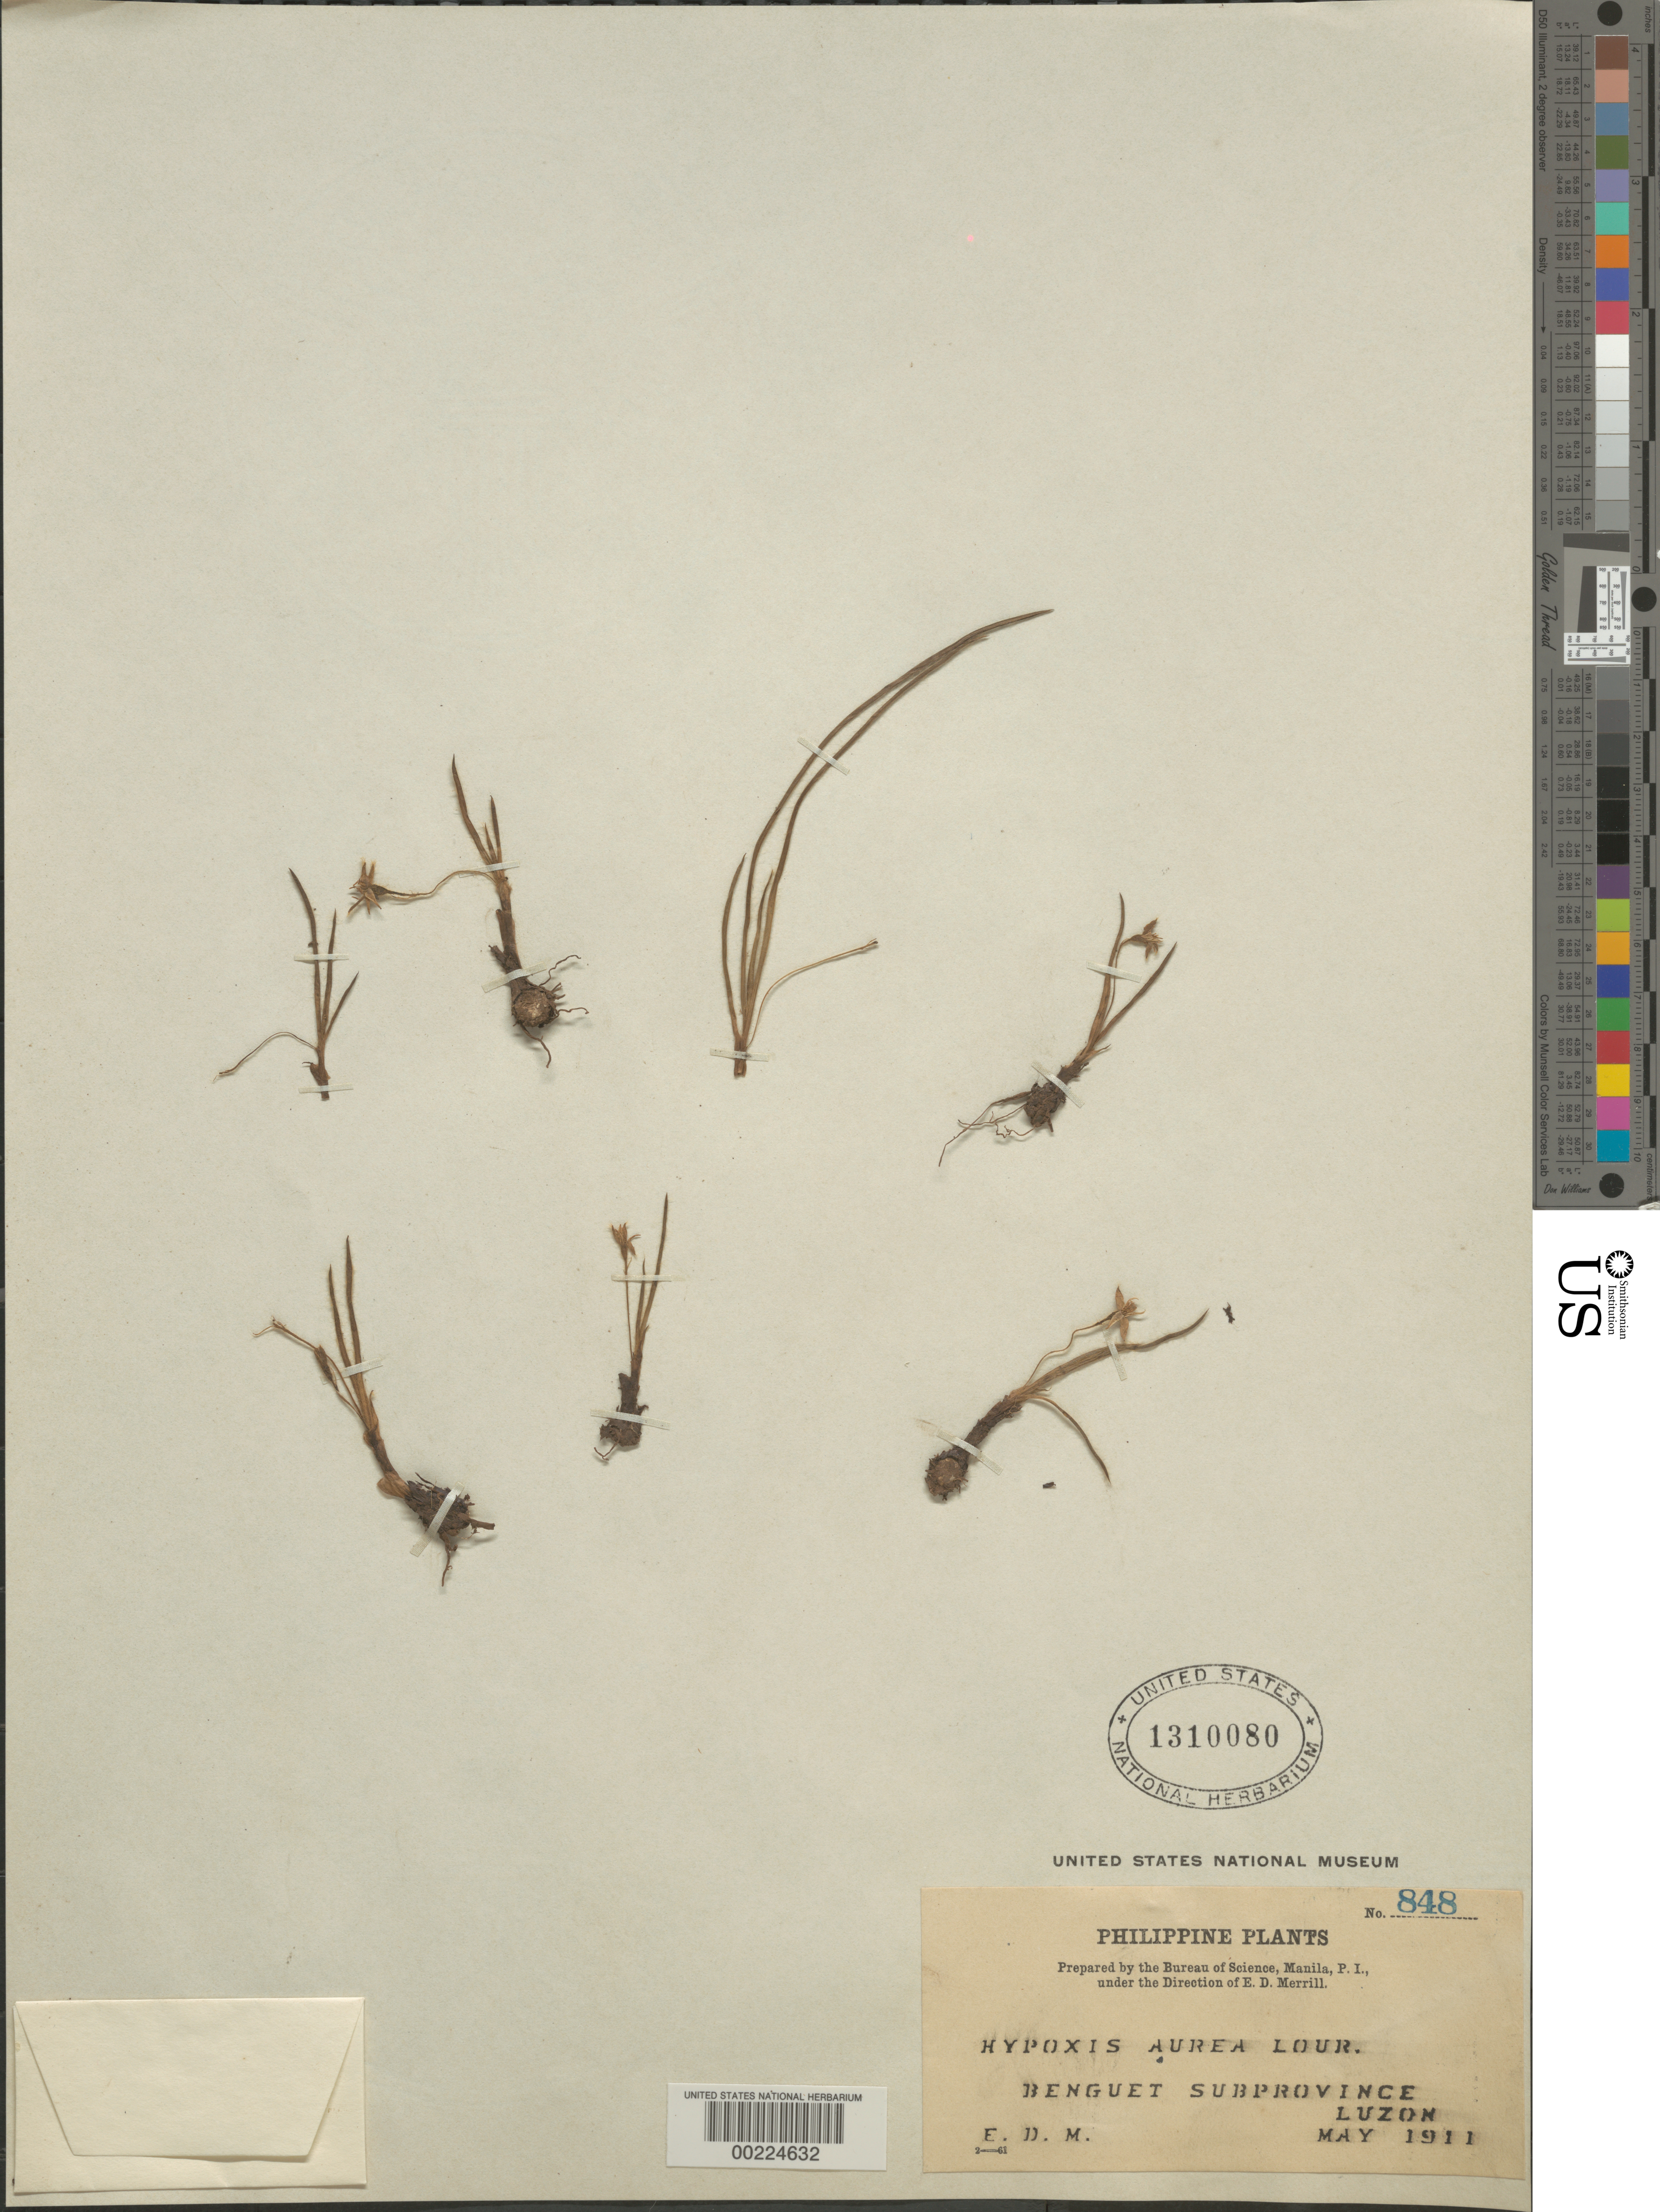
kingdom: Plantae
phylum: Tracheophyta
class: Liliopsida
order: Asparagales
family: Hypoxidaceae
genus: Hypoxis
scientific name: Hypoxis aurea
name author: Lour.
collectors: E. D. Merrill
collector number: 848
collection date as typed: May 1911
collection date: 1911-05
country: Philippines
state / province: Cordillera (Administrative Region)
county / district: Benguet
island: Luzon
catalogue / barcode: US 1310080